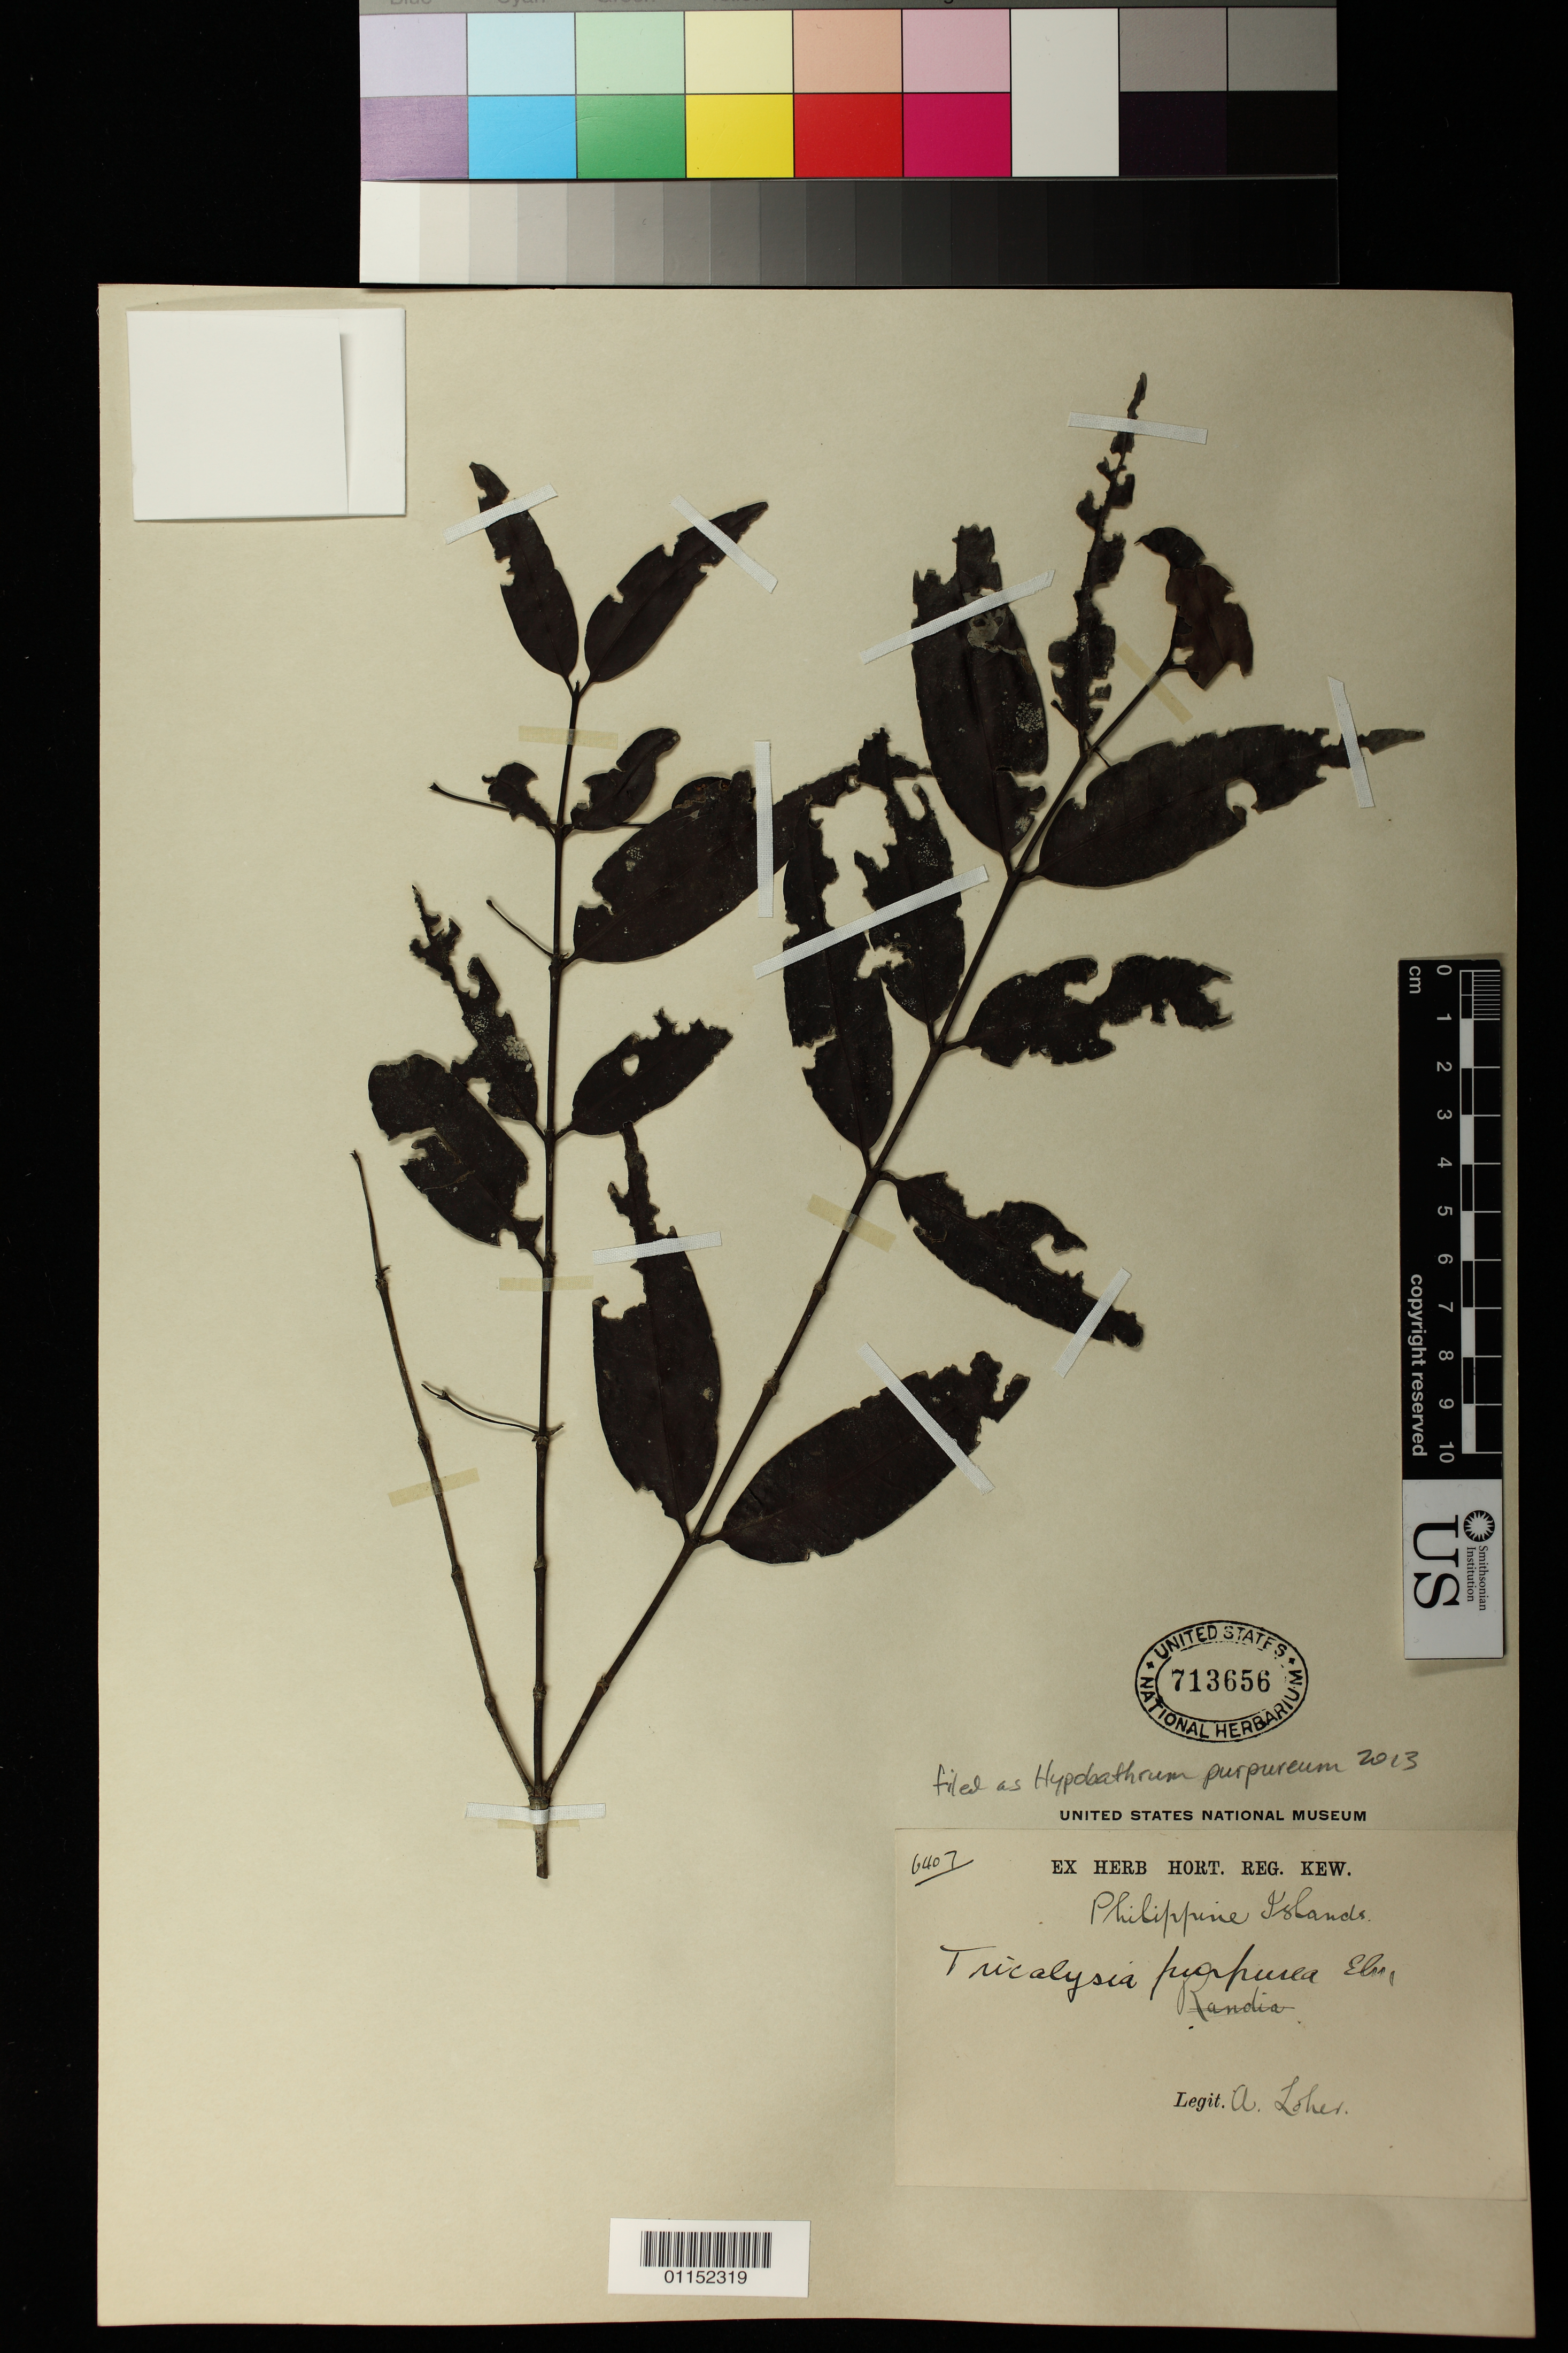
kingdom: Plantae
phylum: Tracheophyta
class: Magnoliopsida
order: Gentianales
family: Rubiaceae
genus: Hypobathrum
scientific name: Hypobathrum purpureum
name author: (Elmer) Merr.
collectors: A. Loher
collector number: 6407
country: Philippines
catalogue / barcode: US 713656